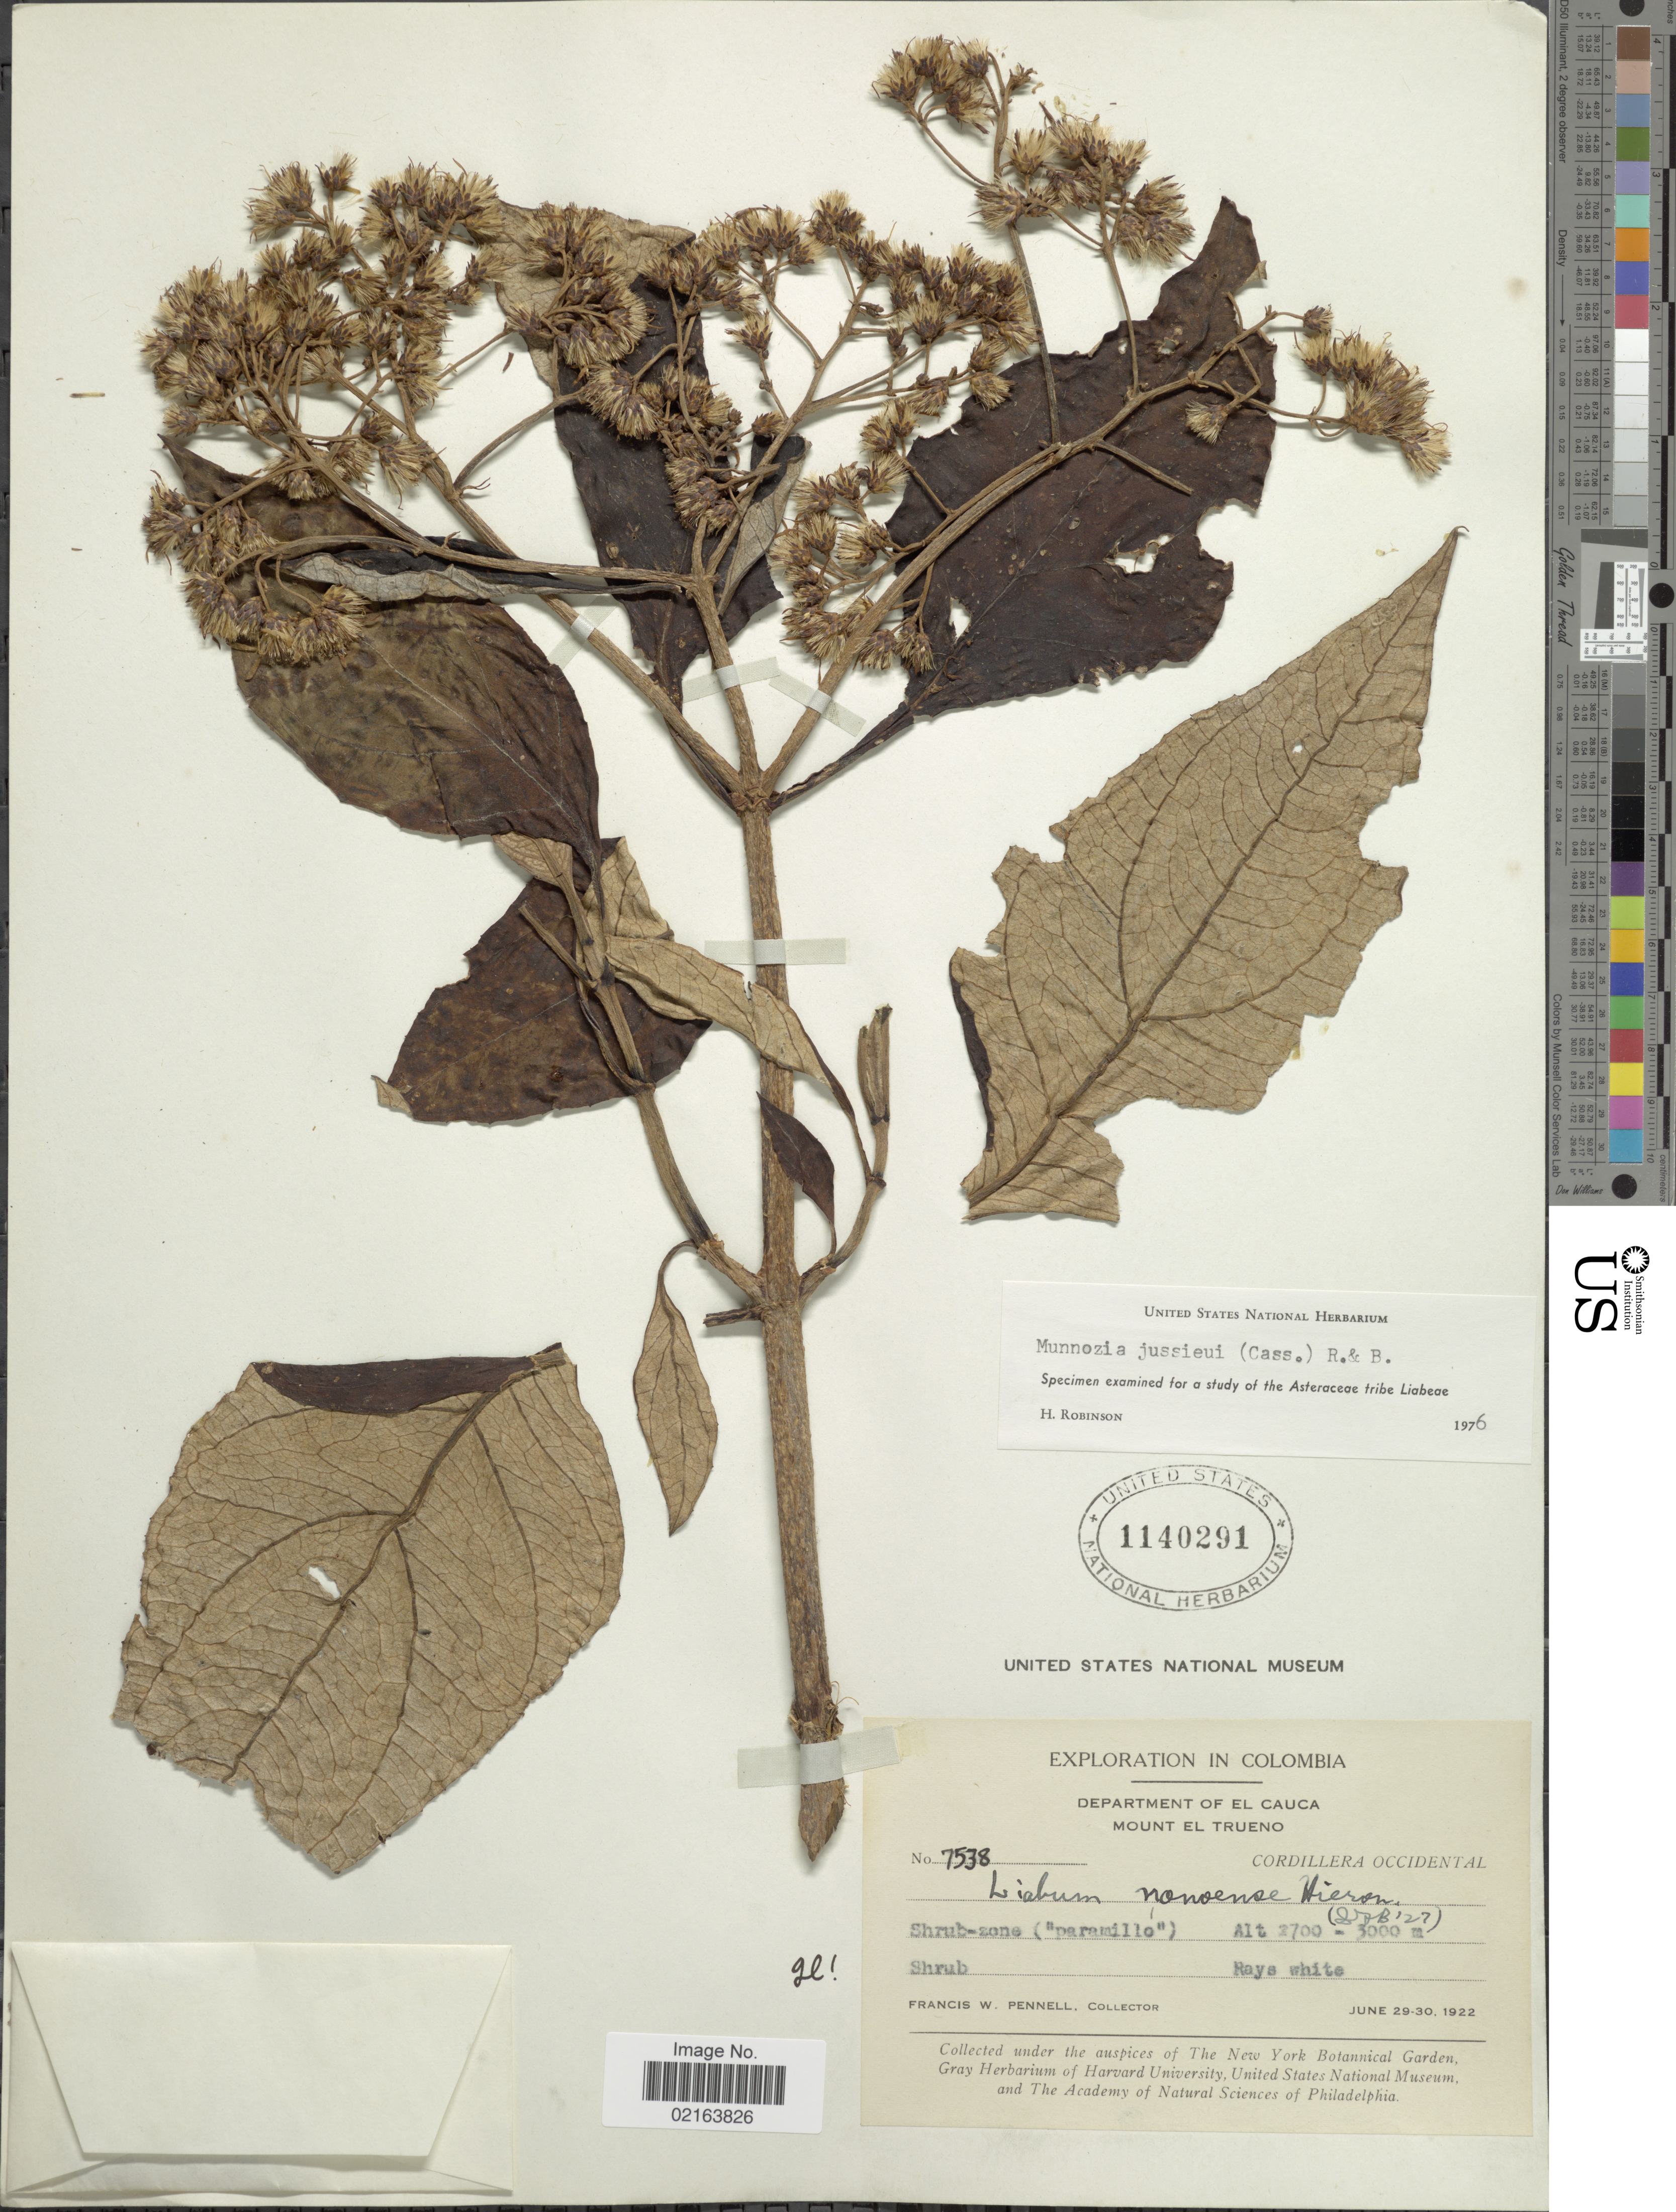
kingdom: Plantae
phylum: Tracheophyta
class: Magnoliopsida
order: Asterales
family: Asteraceae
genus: Munnozia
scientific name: Munnozia jussieui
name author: (Cass.) H. Rob. & Brettell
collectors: F. W. Pennell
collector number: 7538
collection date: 1922-06-29/1922-06-30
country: Colombia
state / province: Cauca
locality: Department of El Cauca, Mount El Trueno, Cordillera Occidental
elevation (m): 2700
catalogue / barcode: US 1140291